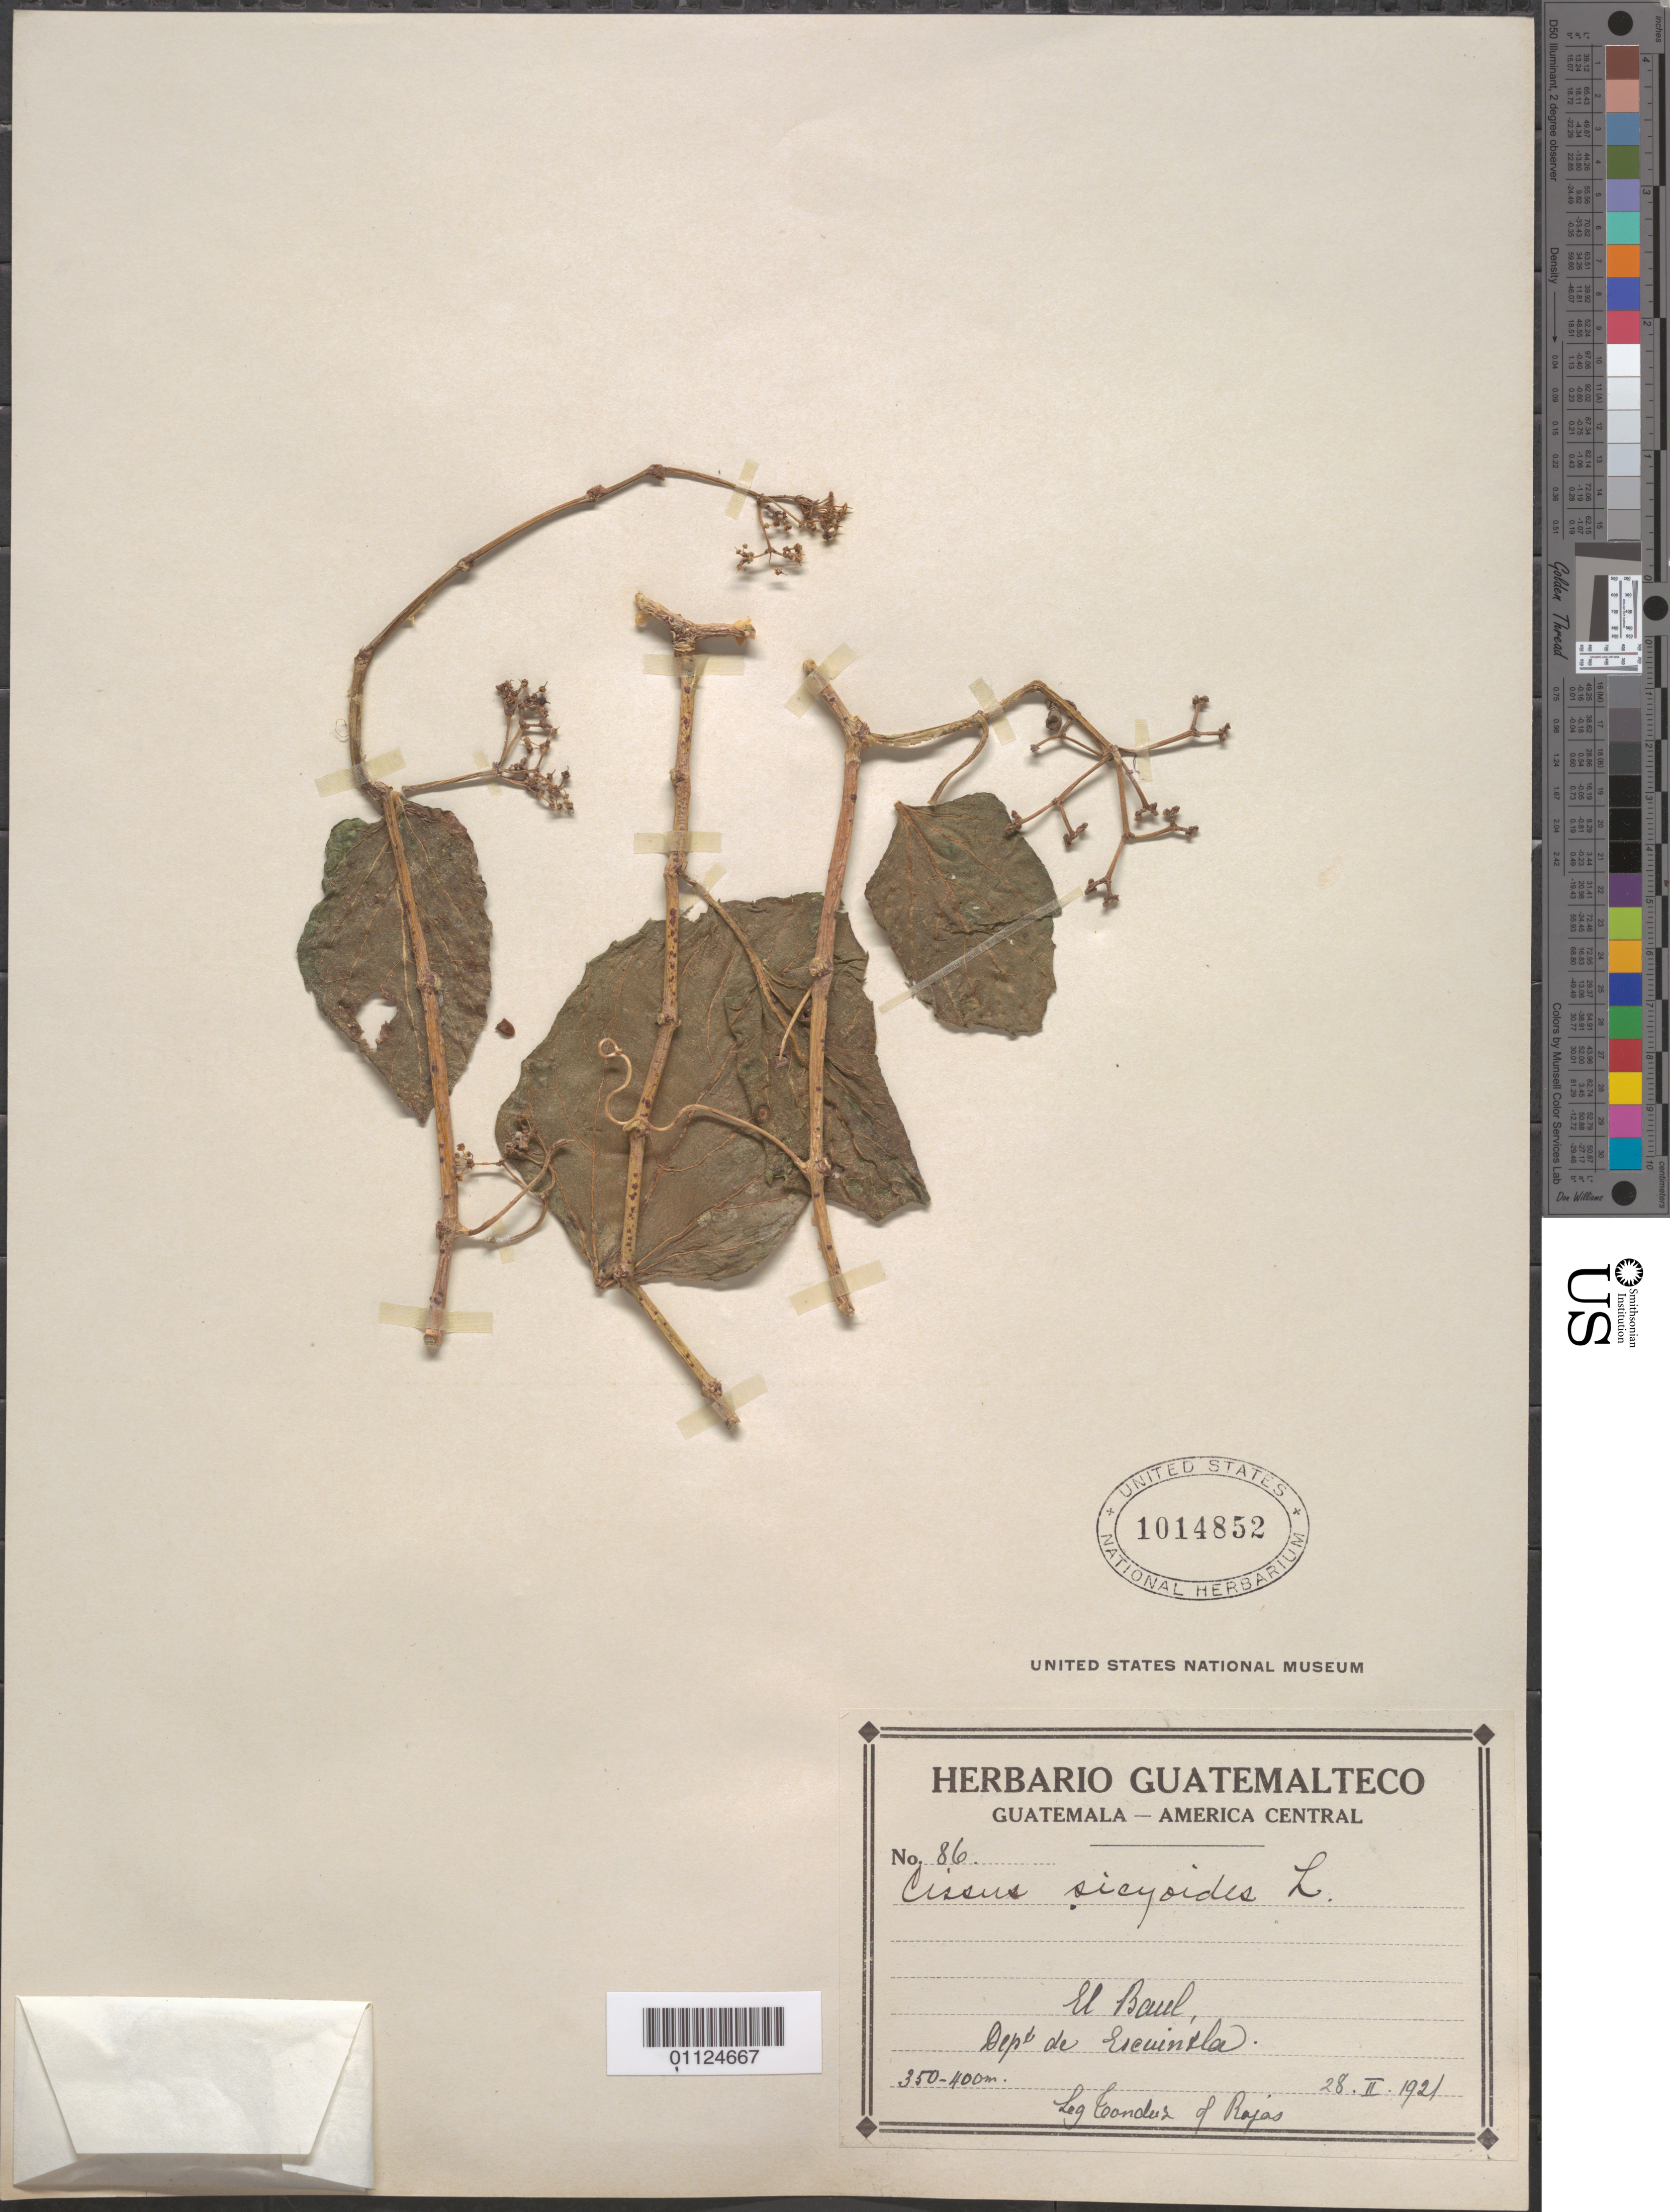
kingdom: Plantae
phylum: Tracheophyta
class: Magnoliopsida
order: Vitales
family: Vitaceae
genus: Cissus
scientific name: Cissus verticillata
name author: (L.) Nicolson & C.E. Jarvis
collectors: A. Tonduz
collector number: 86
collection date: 1921-02-28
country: Guatemala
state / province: Escuintla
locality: El Baul.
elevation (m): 350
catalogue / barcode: US 1014852